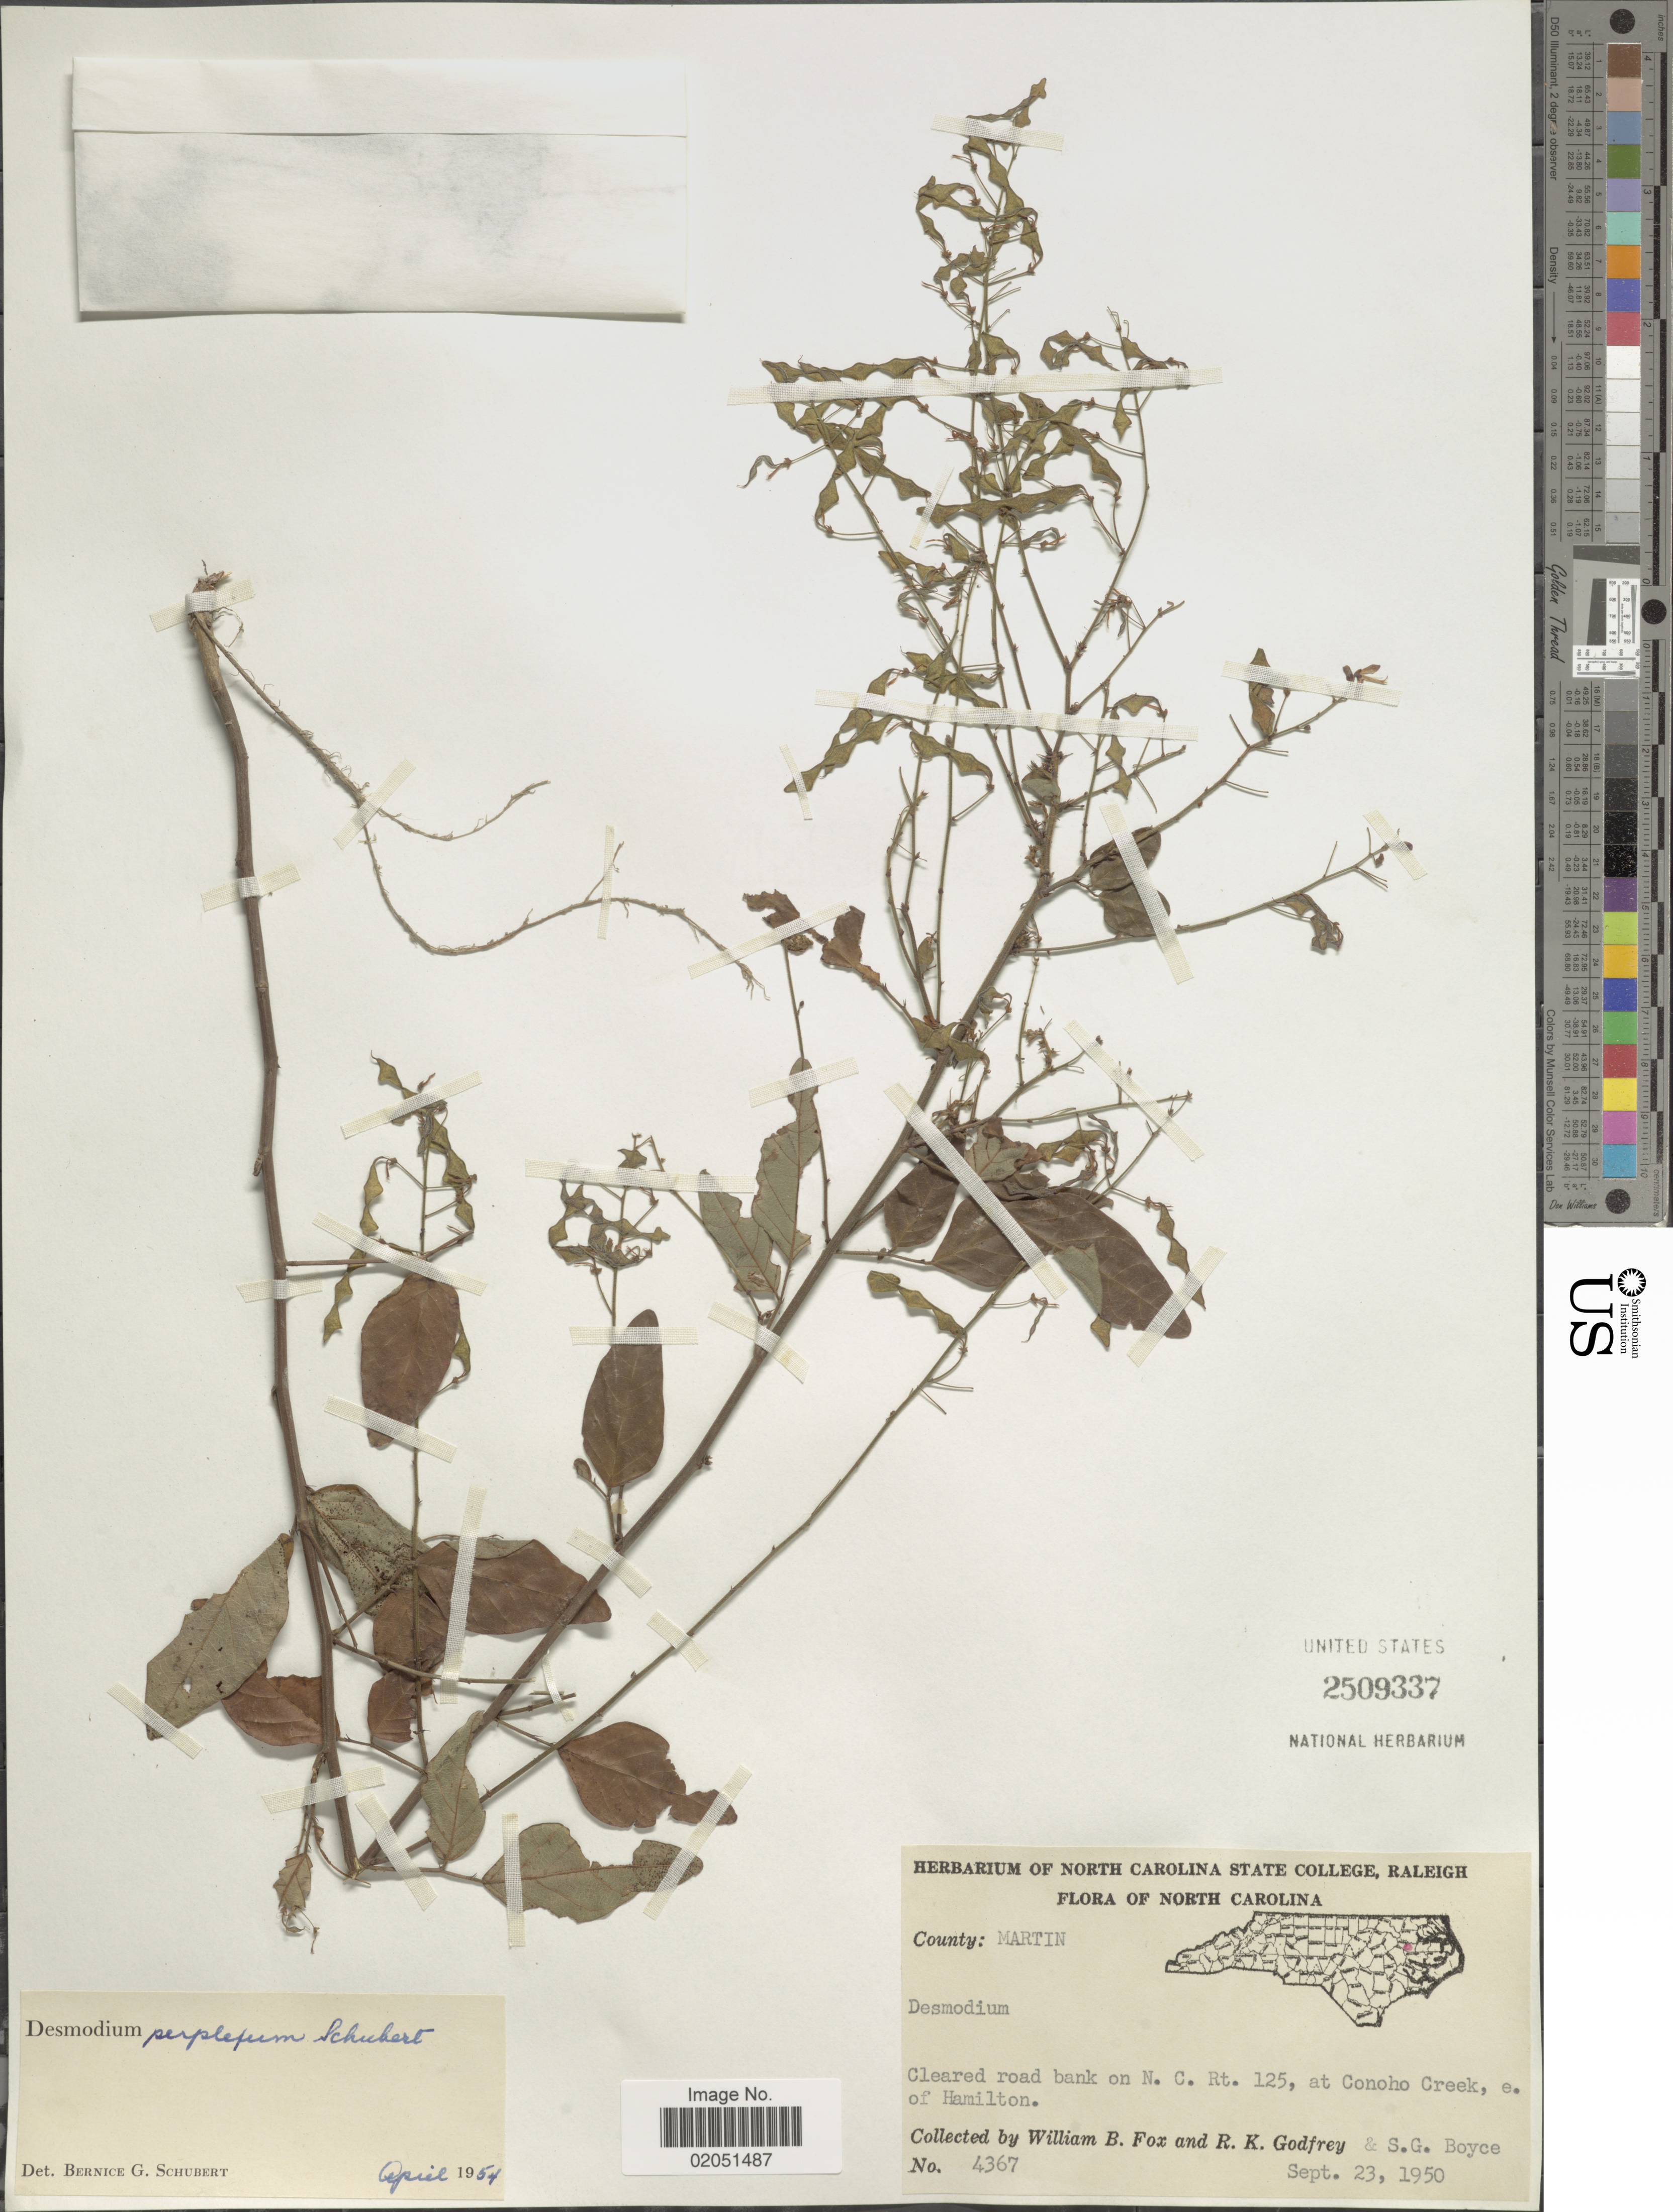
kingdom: Plantae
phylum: Tracheophyta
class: Magnoliopsida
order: Fabales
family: Fabaceae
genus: Desmodium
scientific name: Desmodium perplexum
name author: B.G. Schub.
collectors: W. B. Fox, R. K. Godfrey & S. Boyce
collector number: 4367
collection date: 1950-09-23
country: United States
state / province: North Carolina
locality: County: Martin, cleared road bank on N.C. Rt. 125, at Conoho Creek, e. of Hamilton.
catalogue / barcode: US 2509337